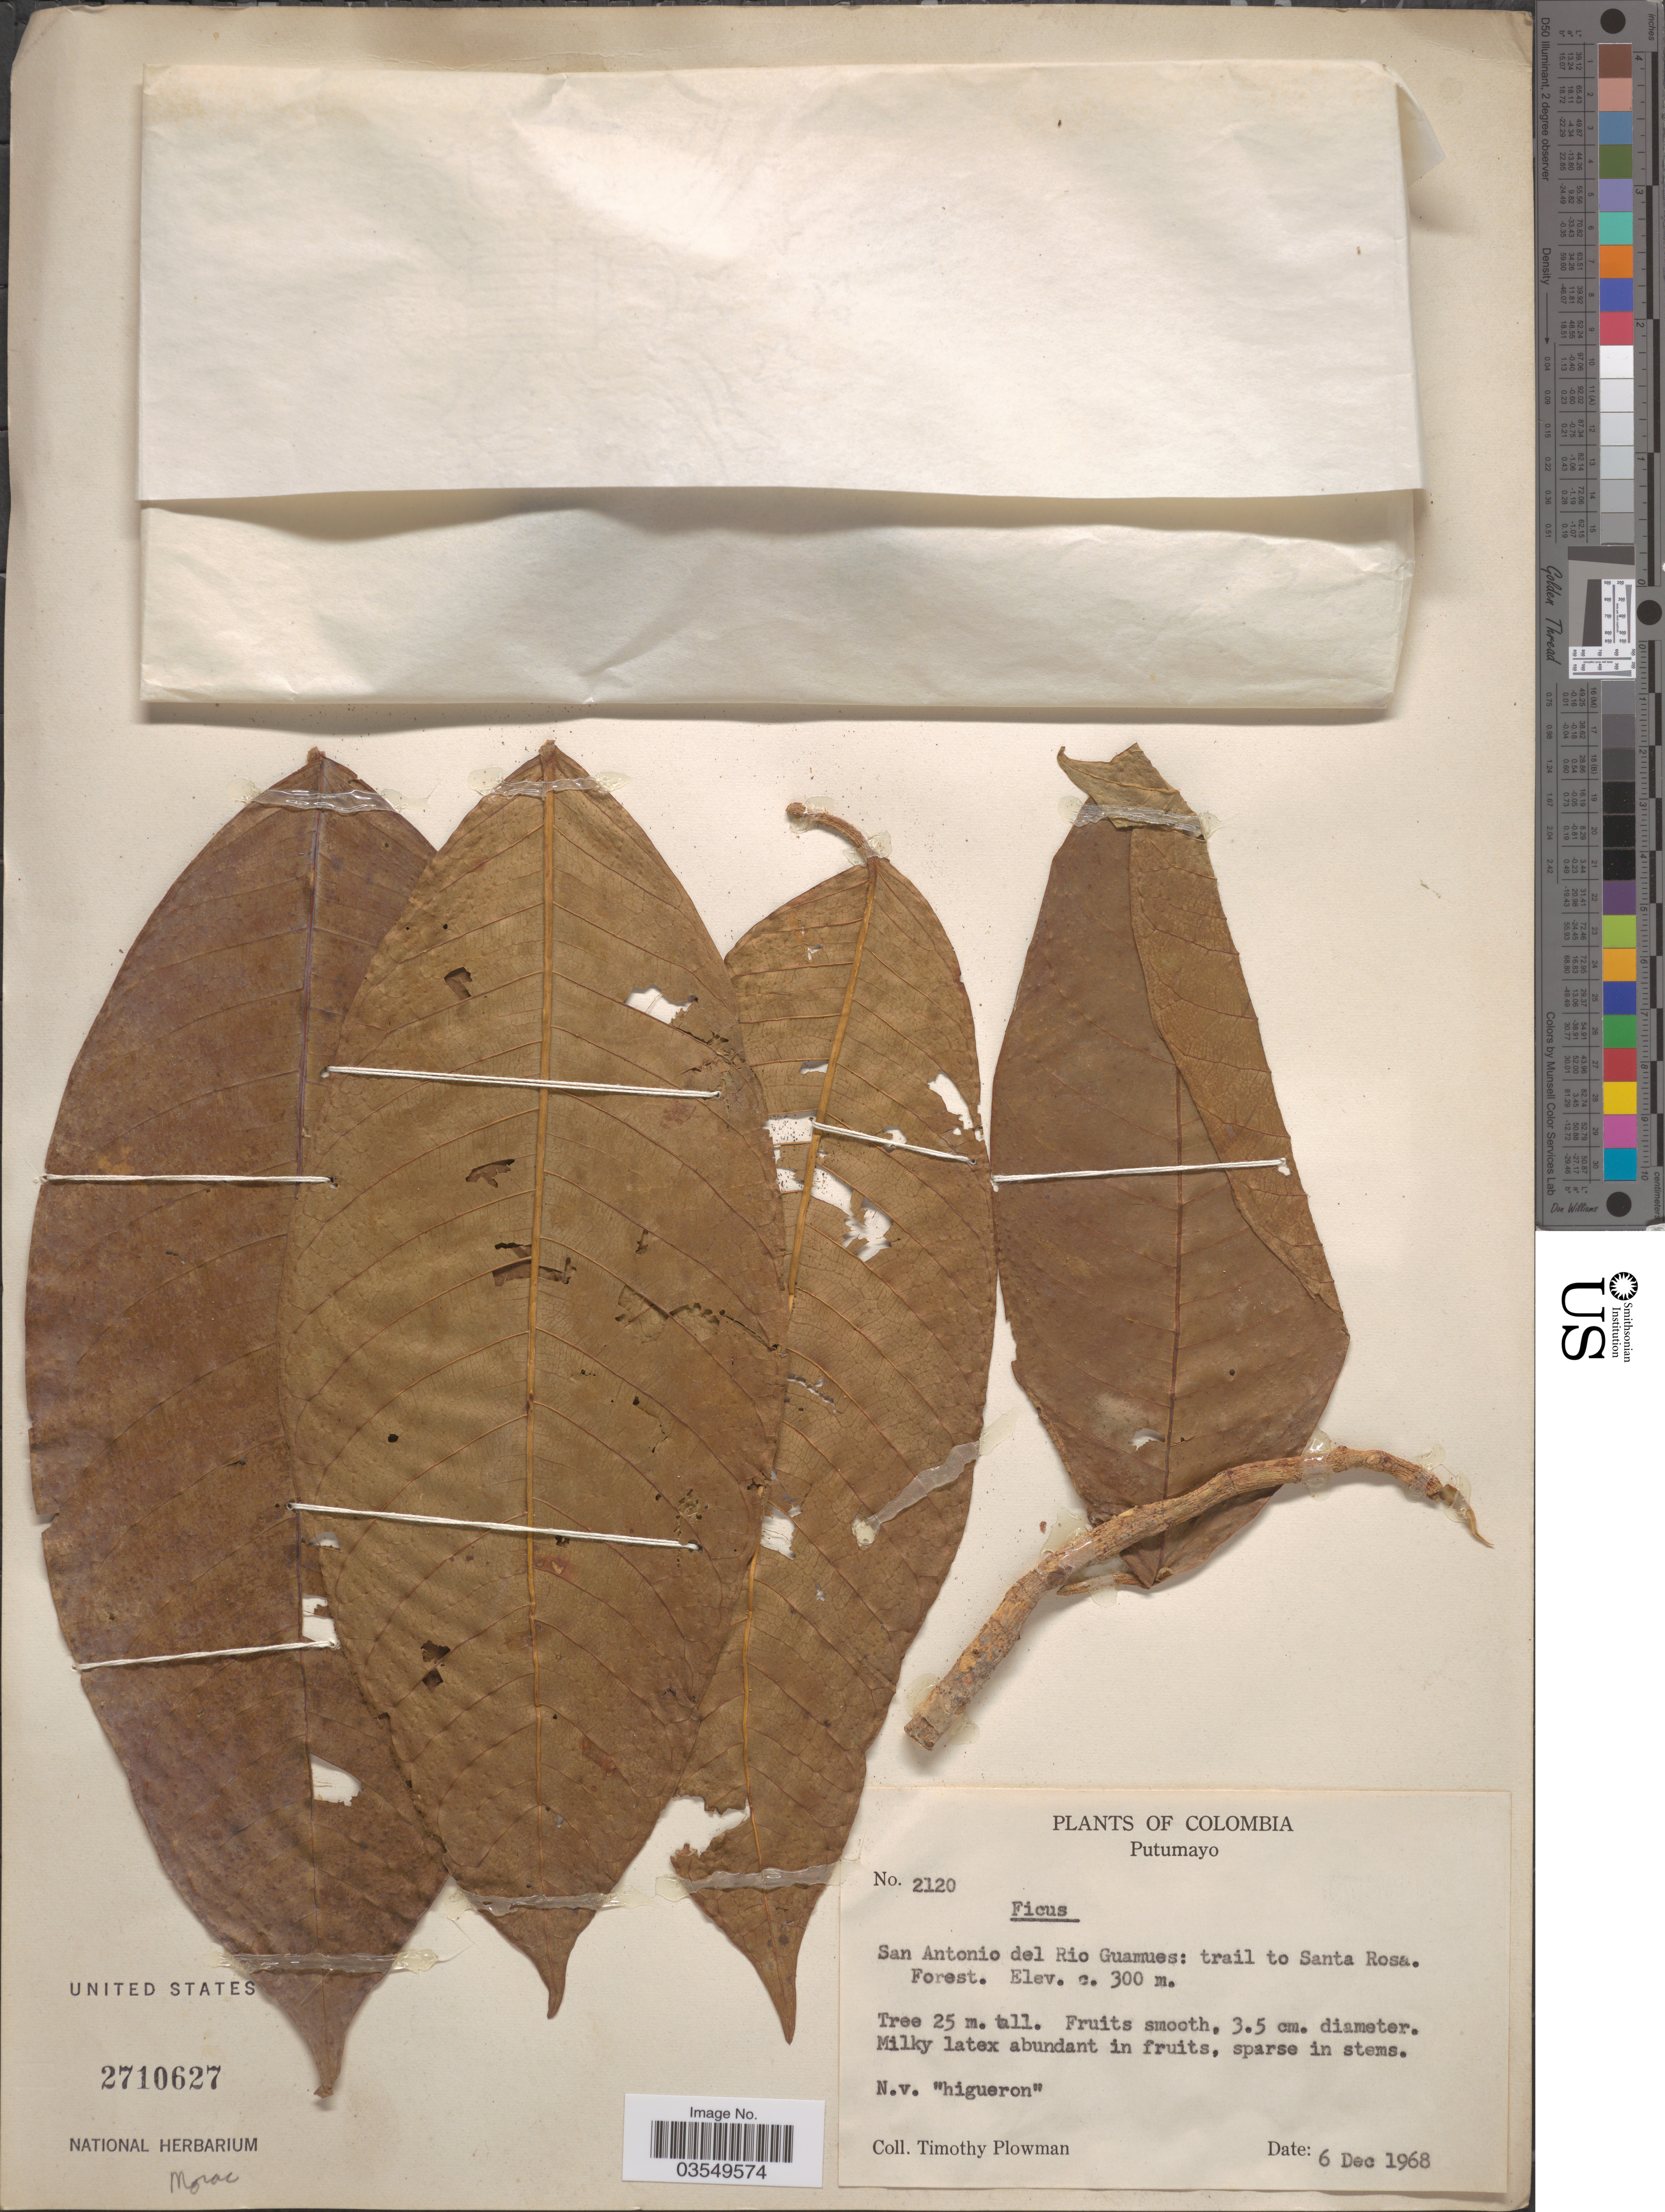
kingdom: Plantae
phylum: Tracheophyta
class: Magnoliopsida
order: Rosales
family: Moraceae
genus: Ficus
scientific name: Ficus sp.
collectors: T. Plowman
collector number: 2120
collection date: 1968-12-06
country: Colombia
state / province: Putumayo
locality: San Antonio del Rio Guamues: trail to Santa Rosa.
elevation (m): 300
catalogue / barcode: US 2710627